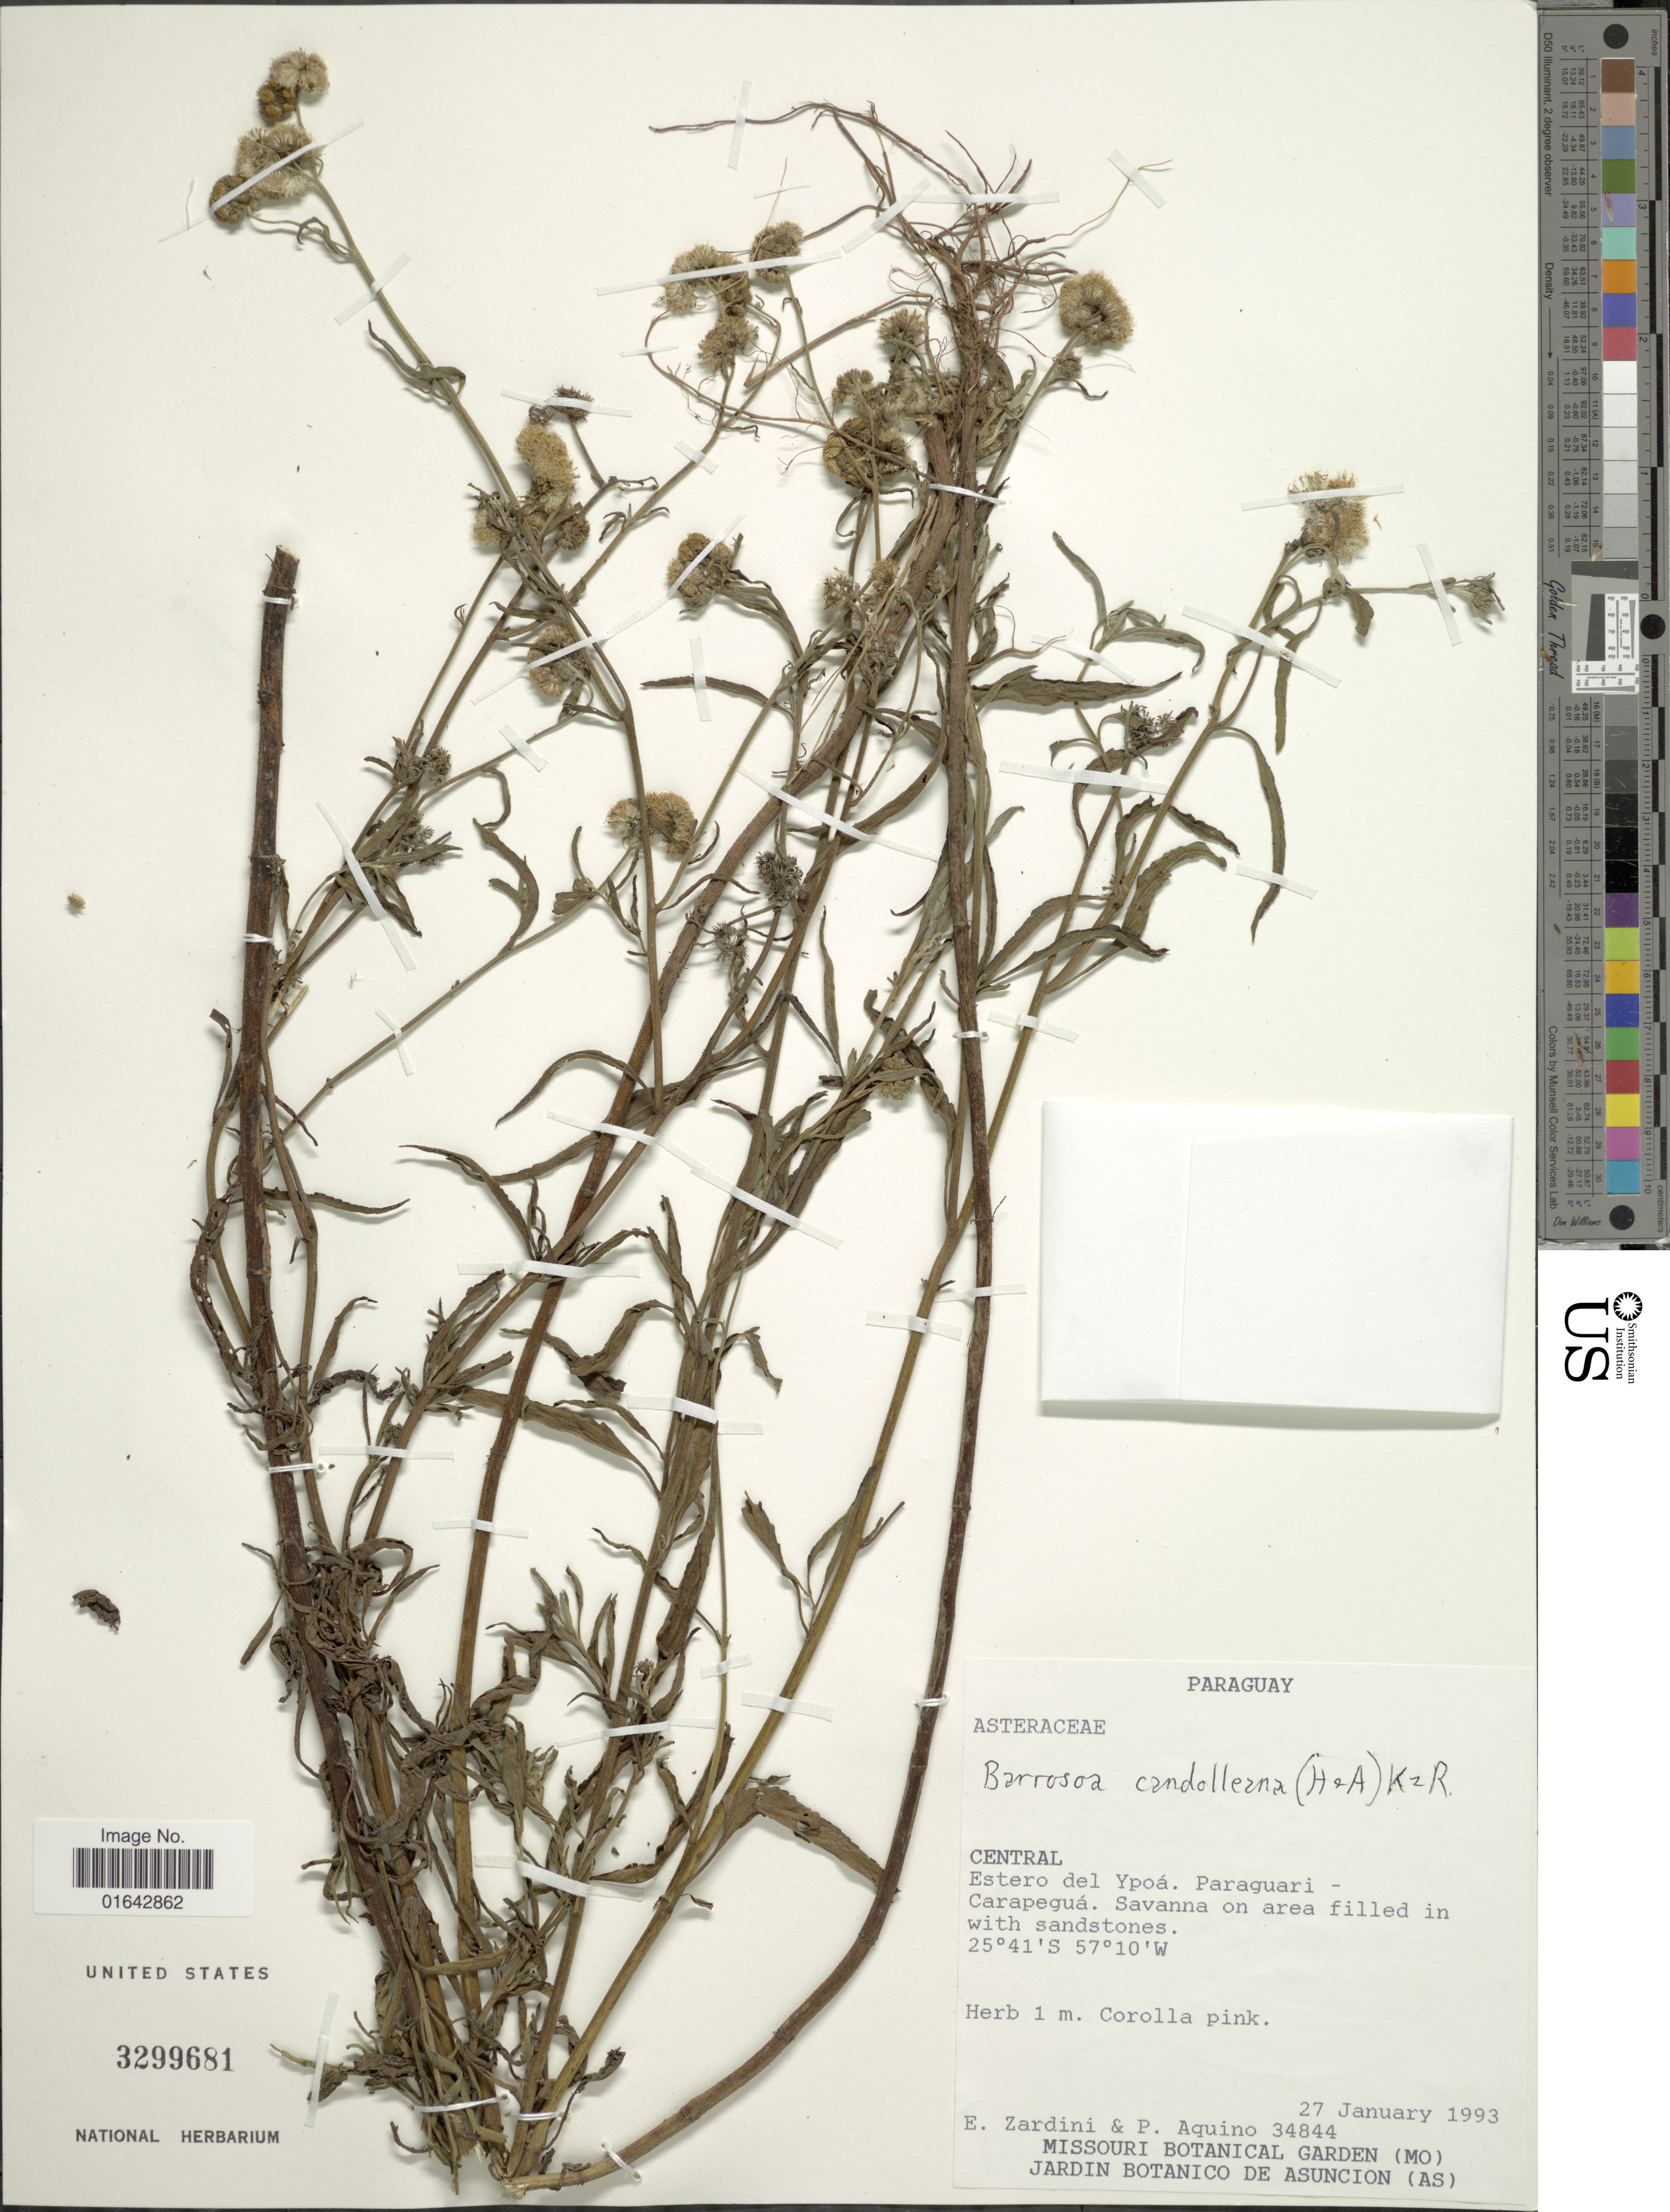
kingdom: Plantae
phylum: Tracheophyta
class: Magnoliopsida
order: Asterales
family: Asteraceae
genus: Barrosoa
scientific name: Barrosoa candolleana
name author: (Hook. & Arn.) R.M. King & H. Rob.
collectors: E. M. Zardini & P. Aquino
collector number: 34844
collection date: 1993-01-27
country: Paraguay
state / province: Central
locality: Central. Estero del Ypoá. Paraguari - Carapeguá.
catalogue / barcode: US 3299681